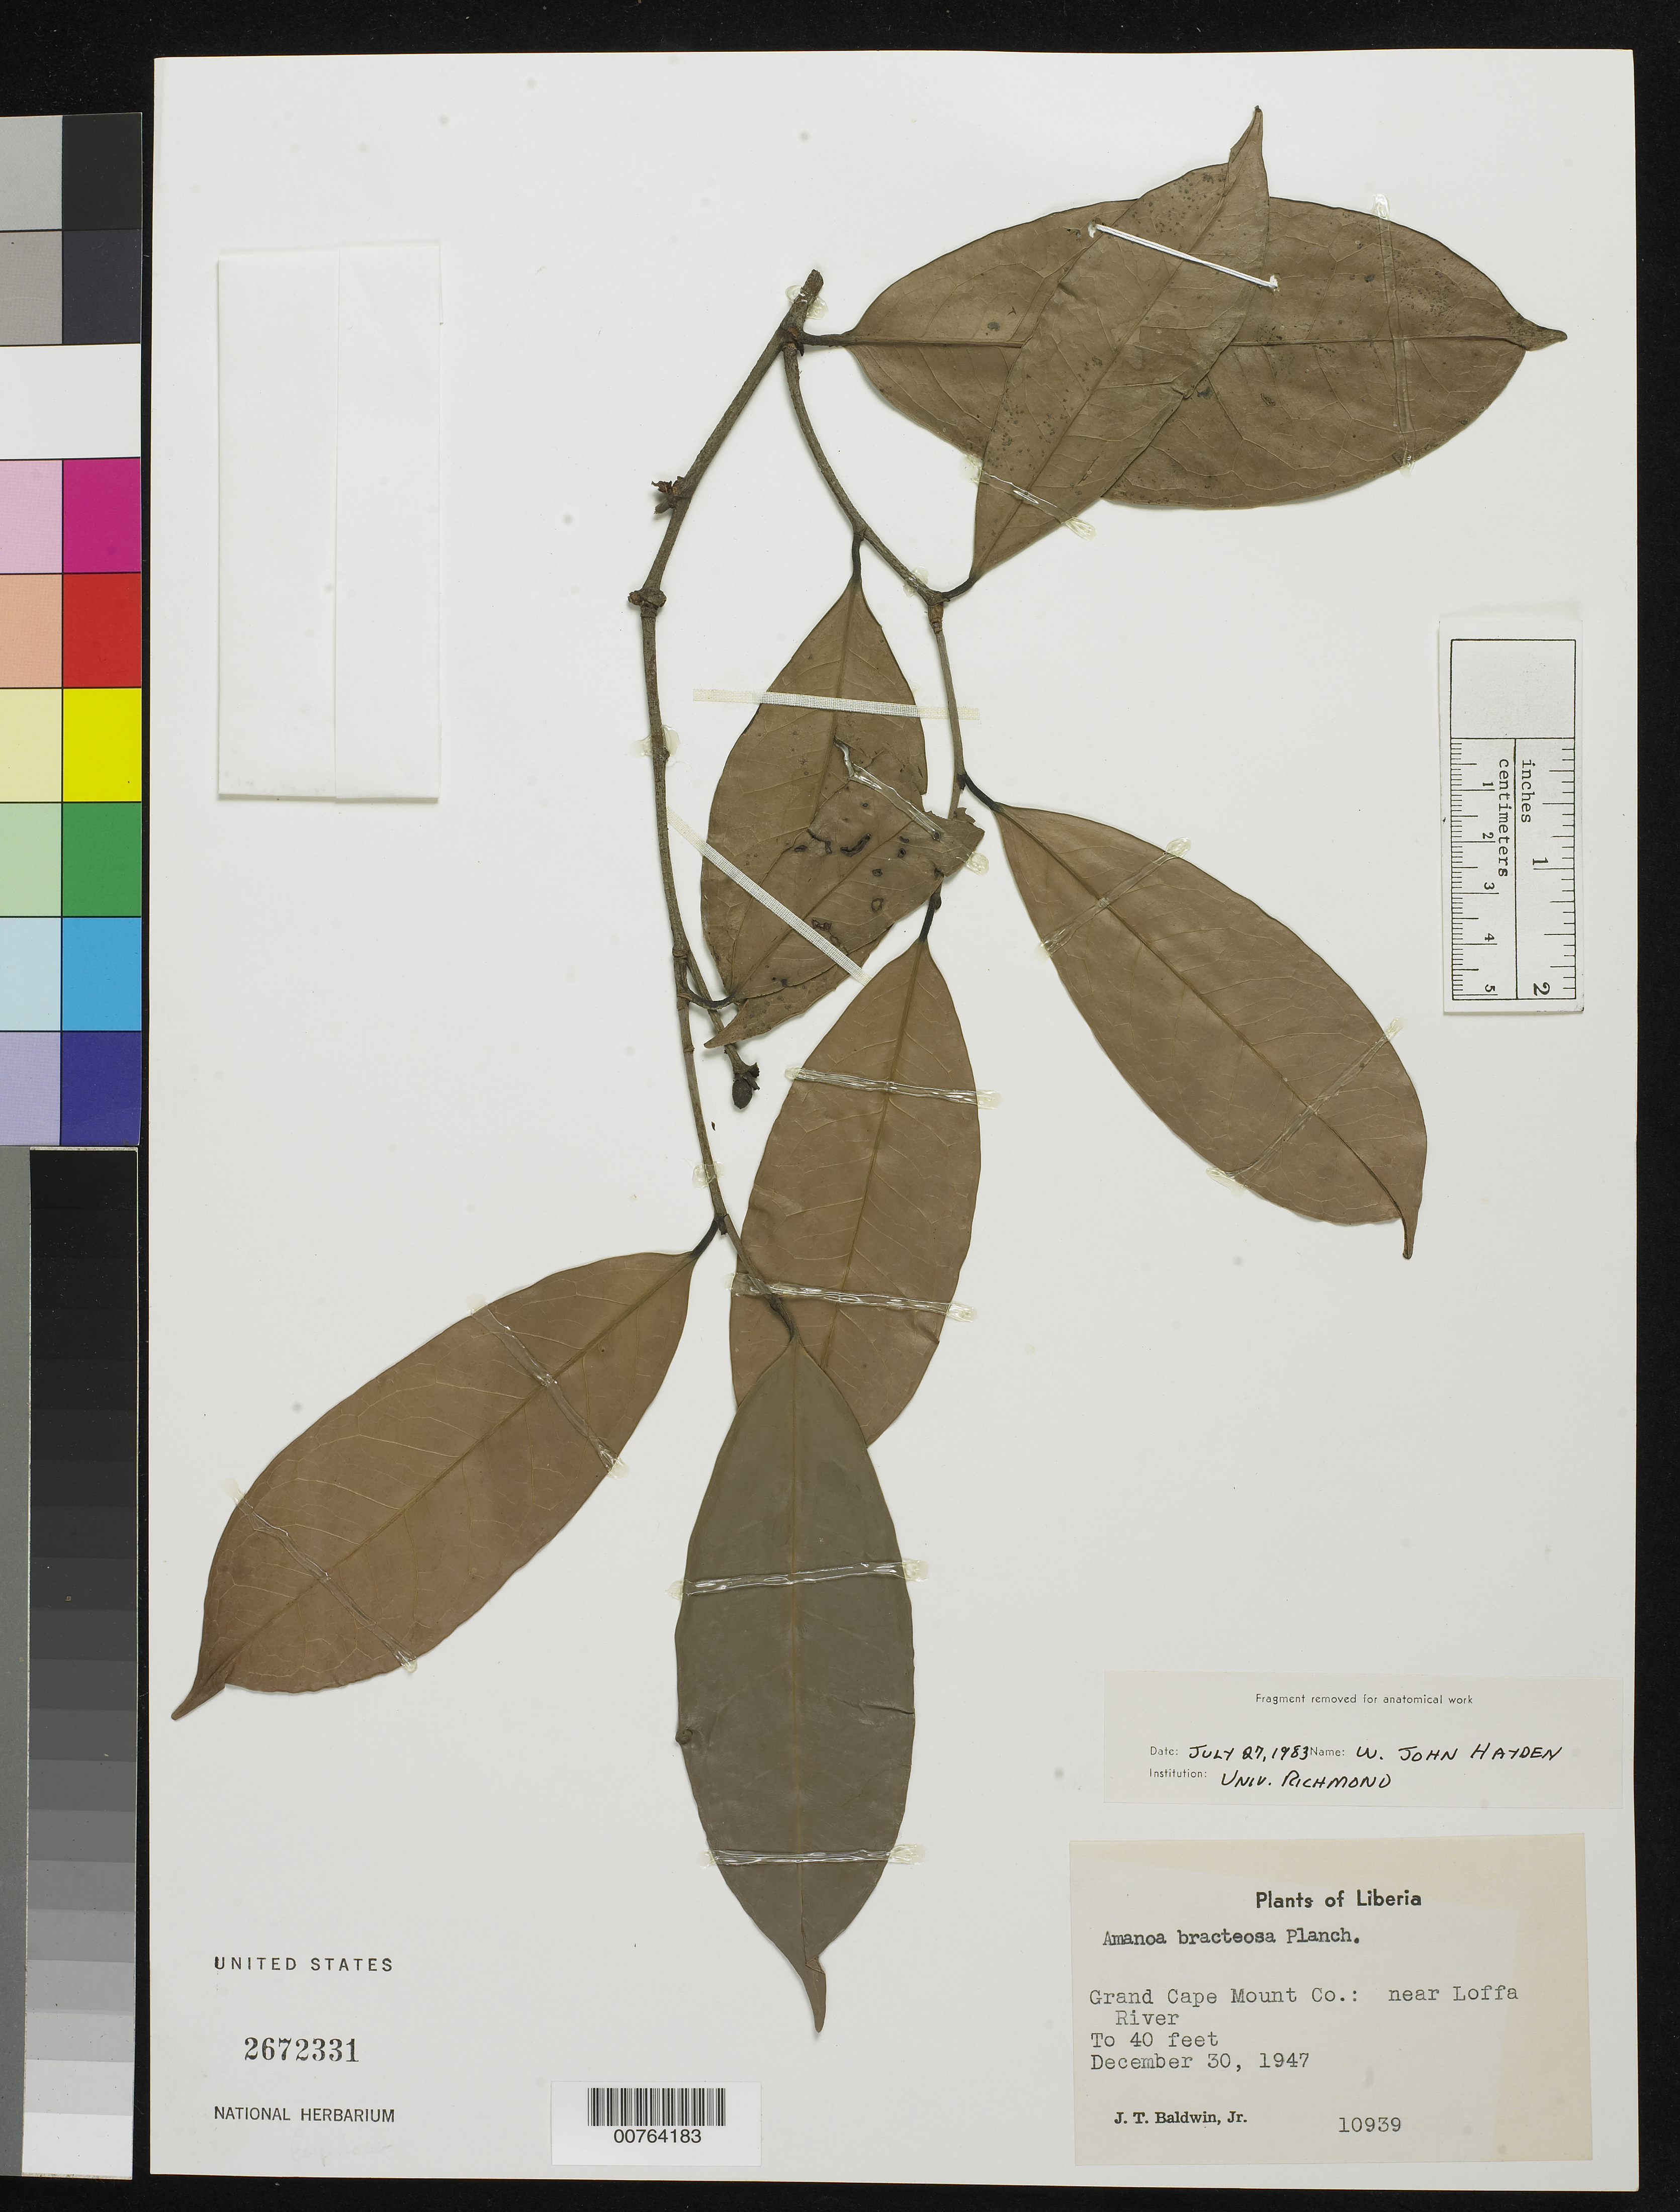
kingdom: Plantae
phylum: Tracheophyta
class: Magnoliopsida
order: Malpighiales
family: Phyllanthaceae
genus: Amanoa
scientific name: Amanoa bracteosa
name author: Planch.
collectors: J. T. Baldwin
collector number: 10939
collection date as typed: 30 Dec 1947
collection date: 1947-12-30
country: Liberia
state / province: Grand Cape Mount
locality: near Loffa River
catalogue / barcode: US 2672331